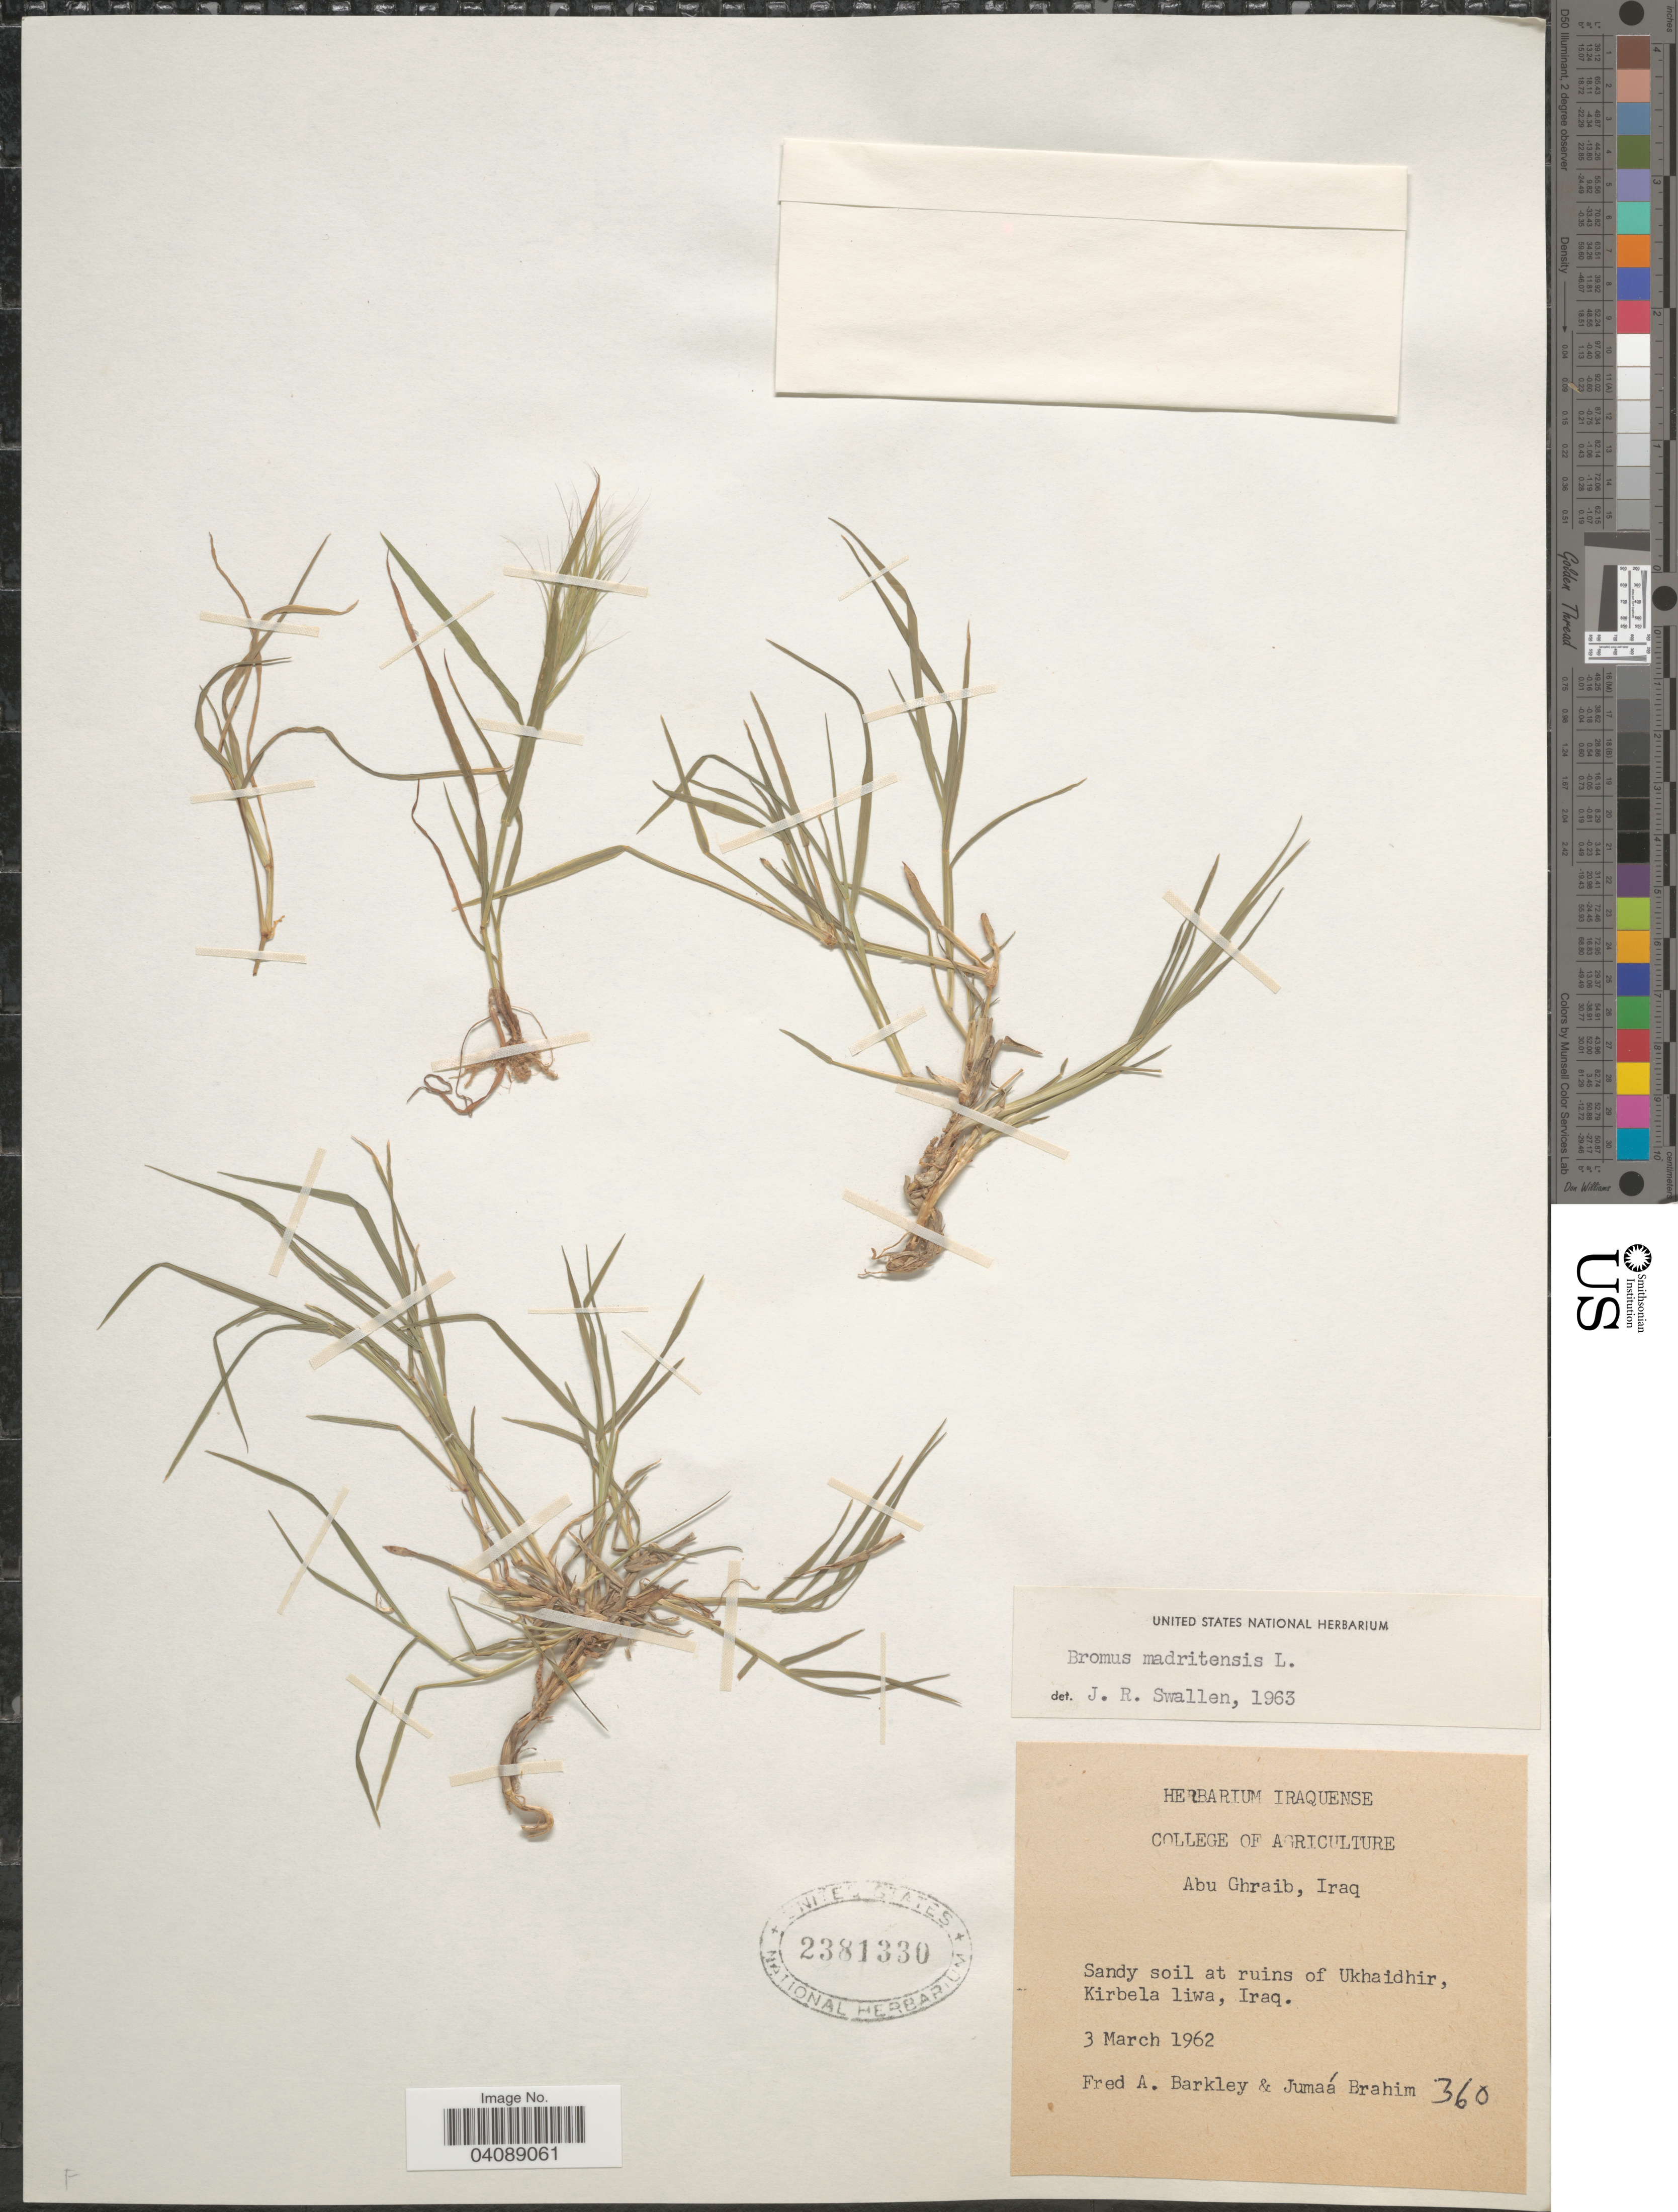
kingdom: Plantae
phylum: Tracheophyta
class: Liliopsida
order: Poales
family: Poaceae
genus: Bromus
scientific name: Bromus madritensis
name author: L.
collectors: F. A. Barkley & Brahim M., J.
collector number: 360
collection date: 1962-03-03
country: Iraq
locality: Abu Ghraib. Sandy soil at ruins of Ukhaidhir, Kirbela liwa.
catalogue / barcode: US 2381330